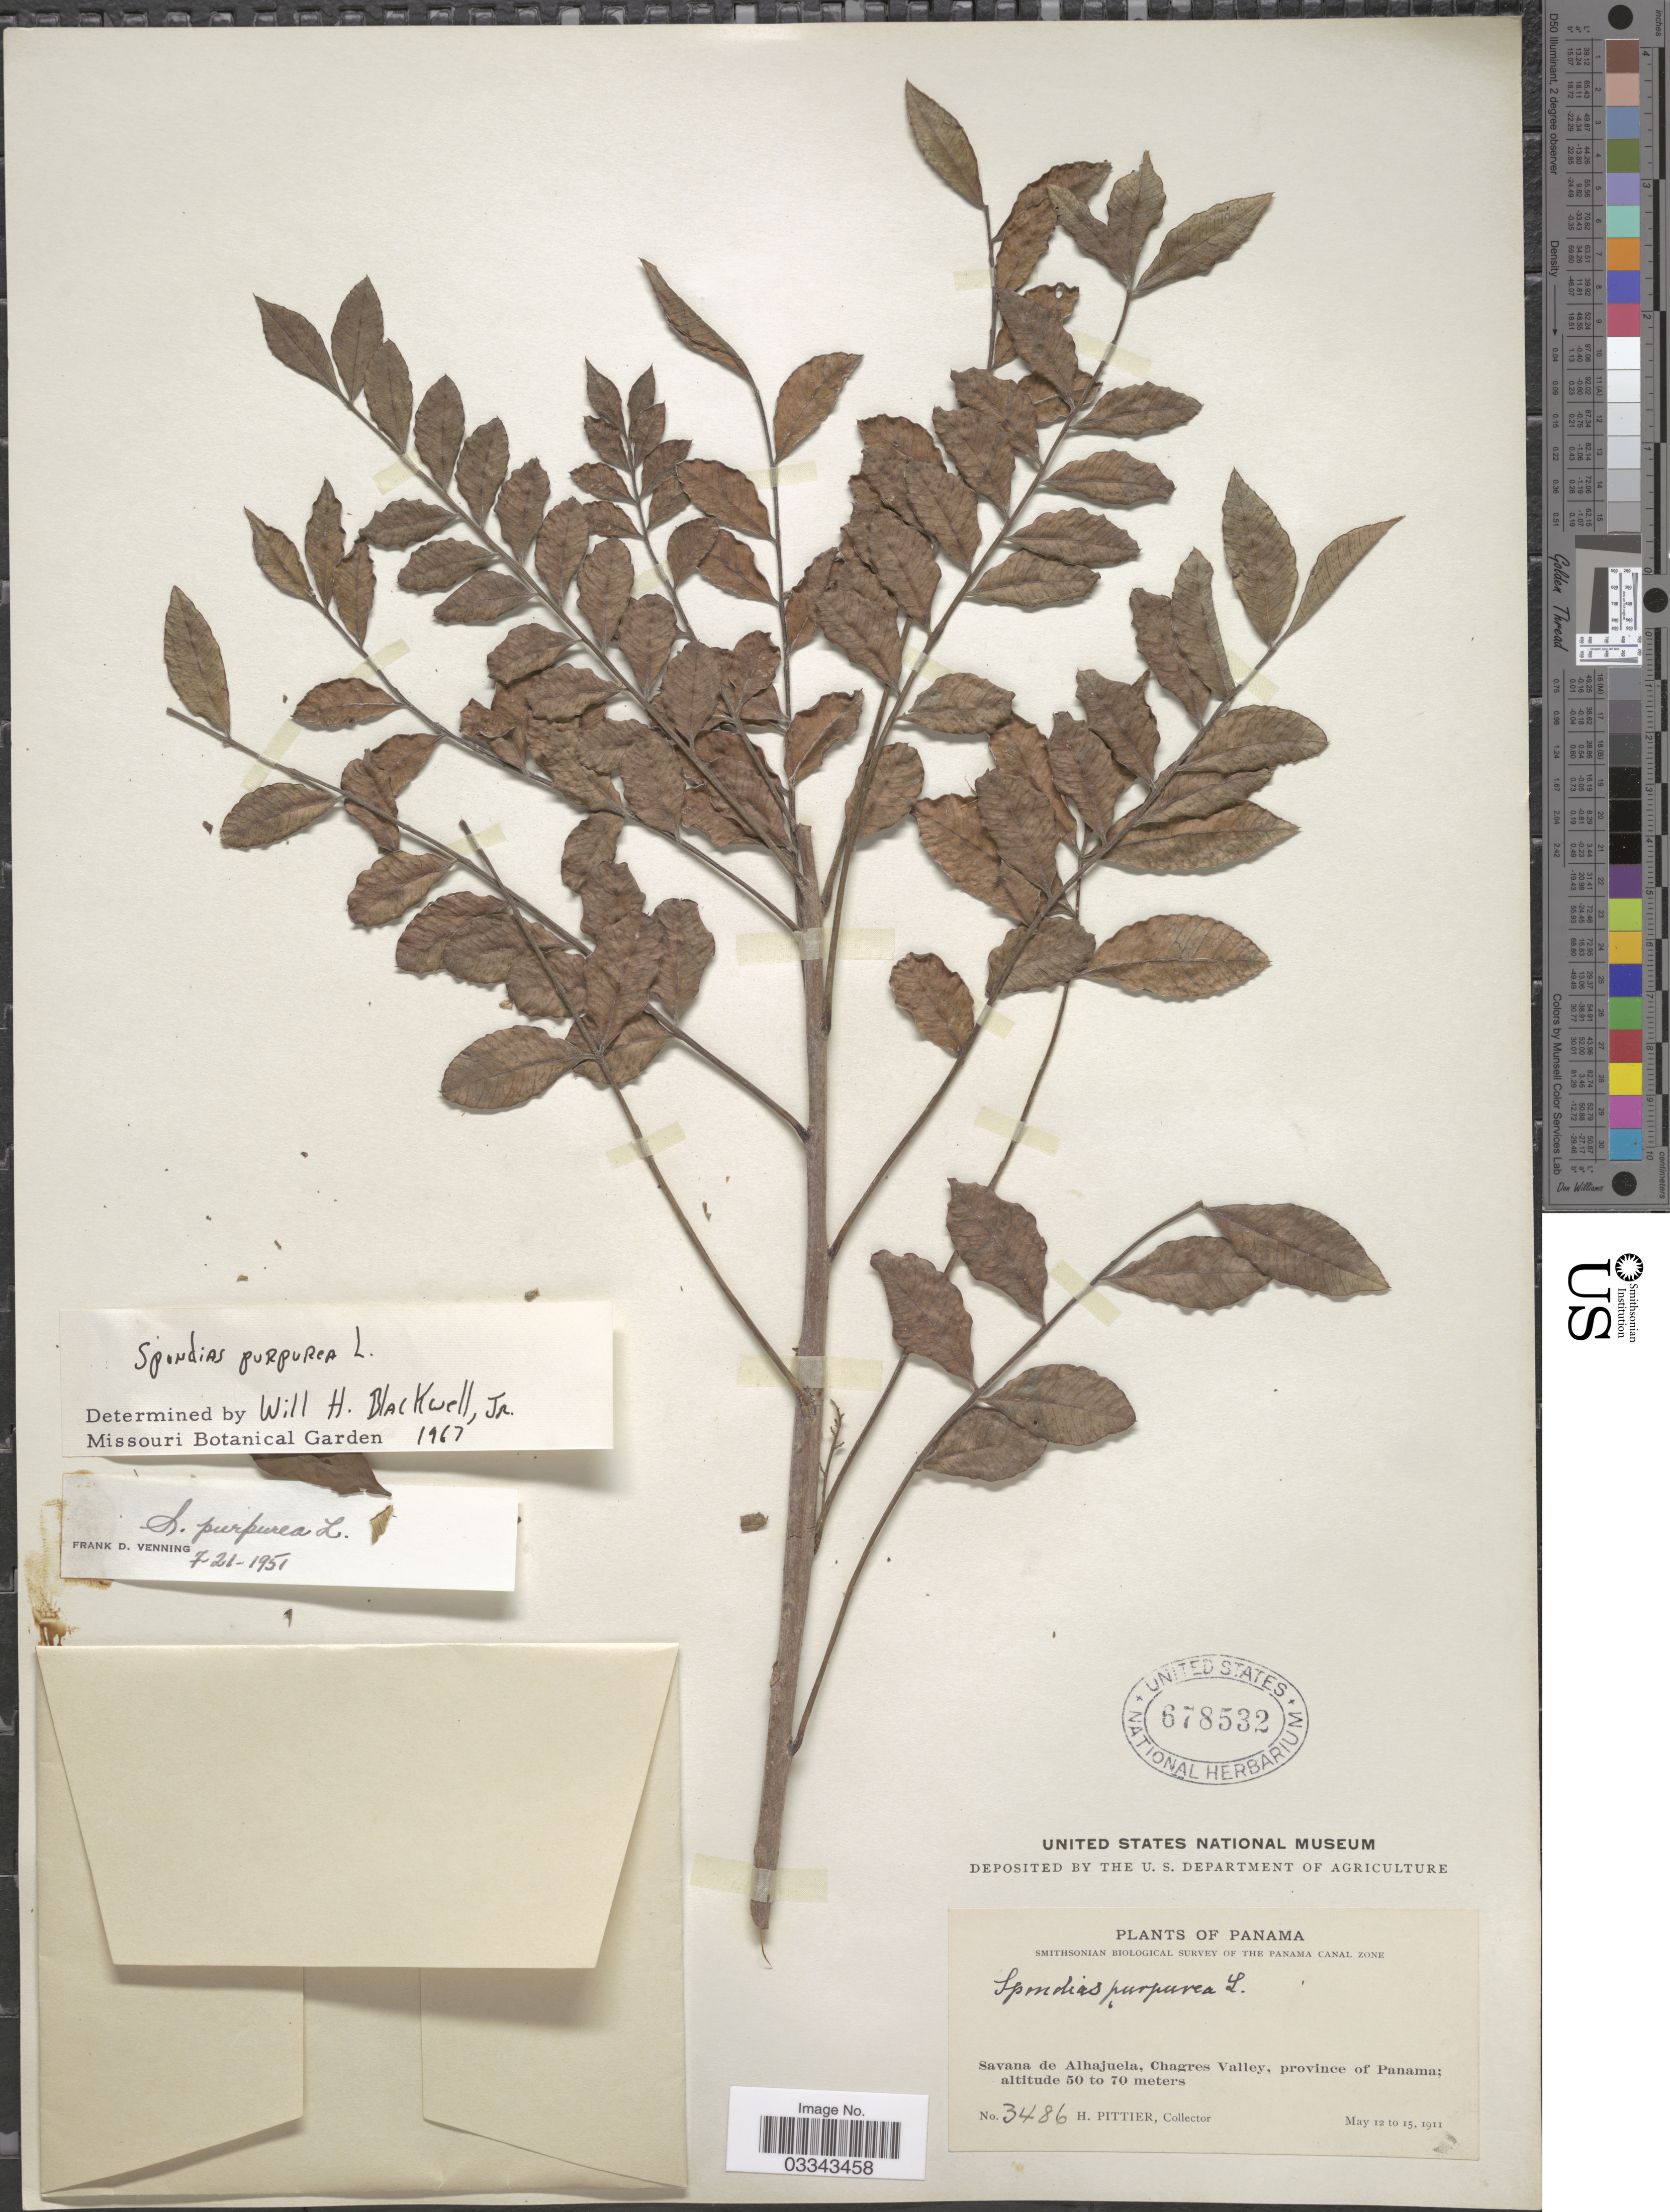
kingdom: Plantae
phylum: Tracheophyta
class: Magnoliopsida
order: Sapindales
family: Anacardiaceae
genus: Spondias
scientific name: Spondias purpurea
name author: L.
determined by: Mitchell, John D.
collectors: H. F. Pittier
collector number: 3486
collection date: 1911-05-12/1911-05-15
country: Panama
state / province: Panamá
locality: Canal Zone, Savana de Alhajuela, Chagres Valley.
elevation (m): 50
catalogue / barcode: US 678532